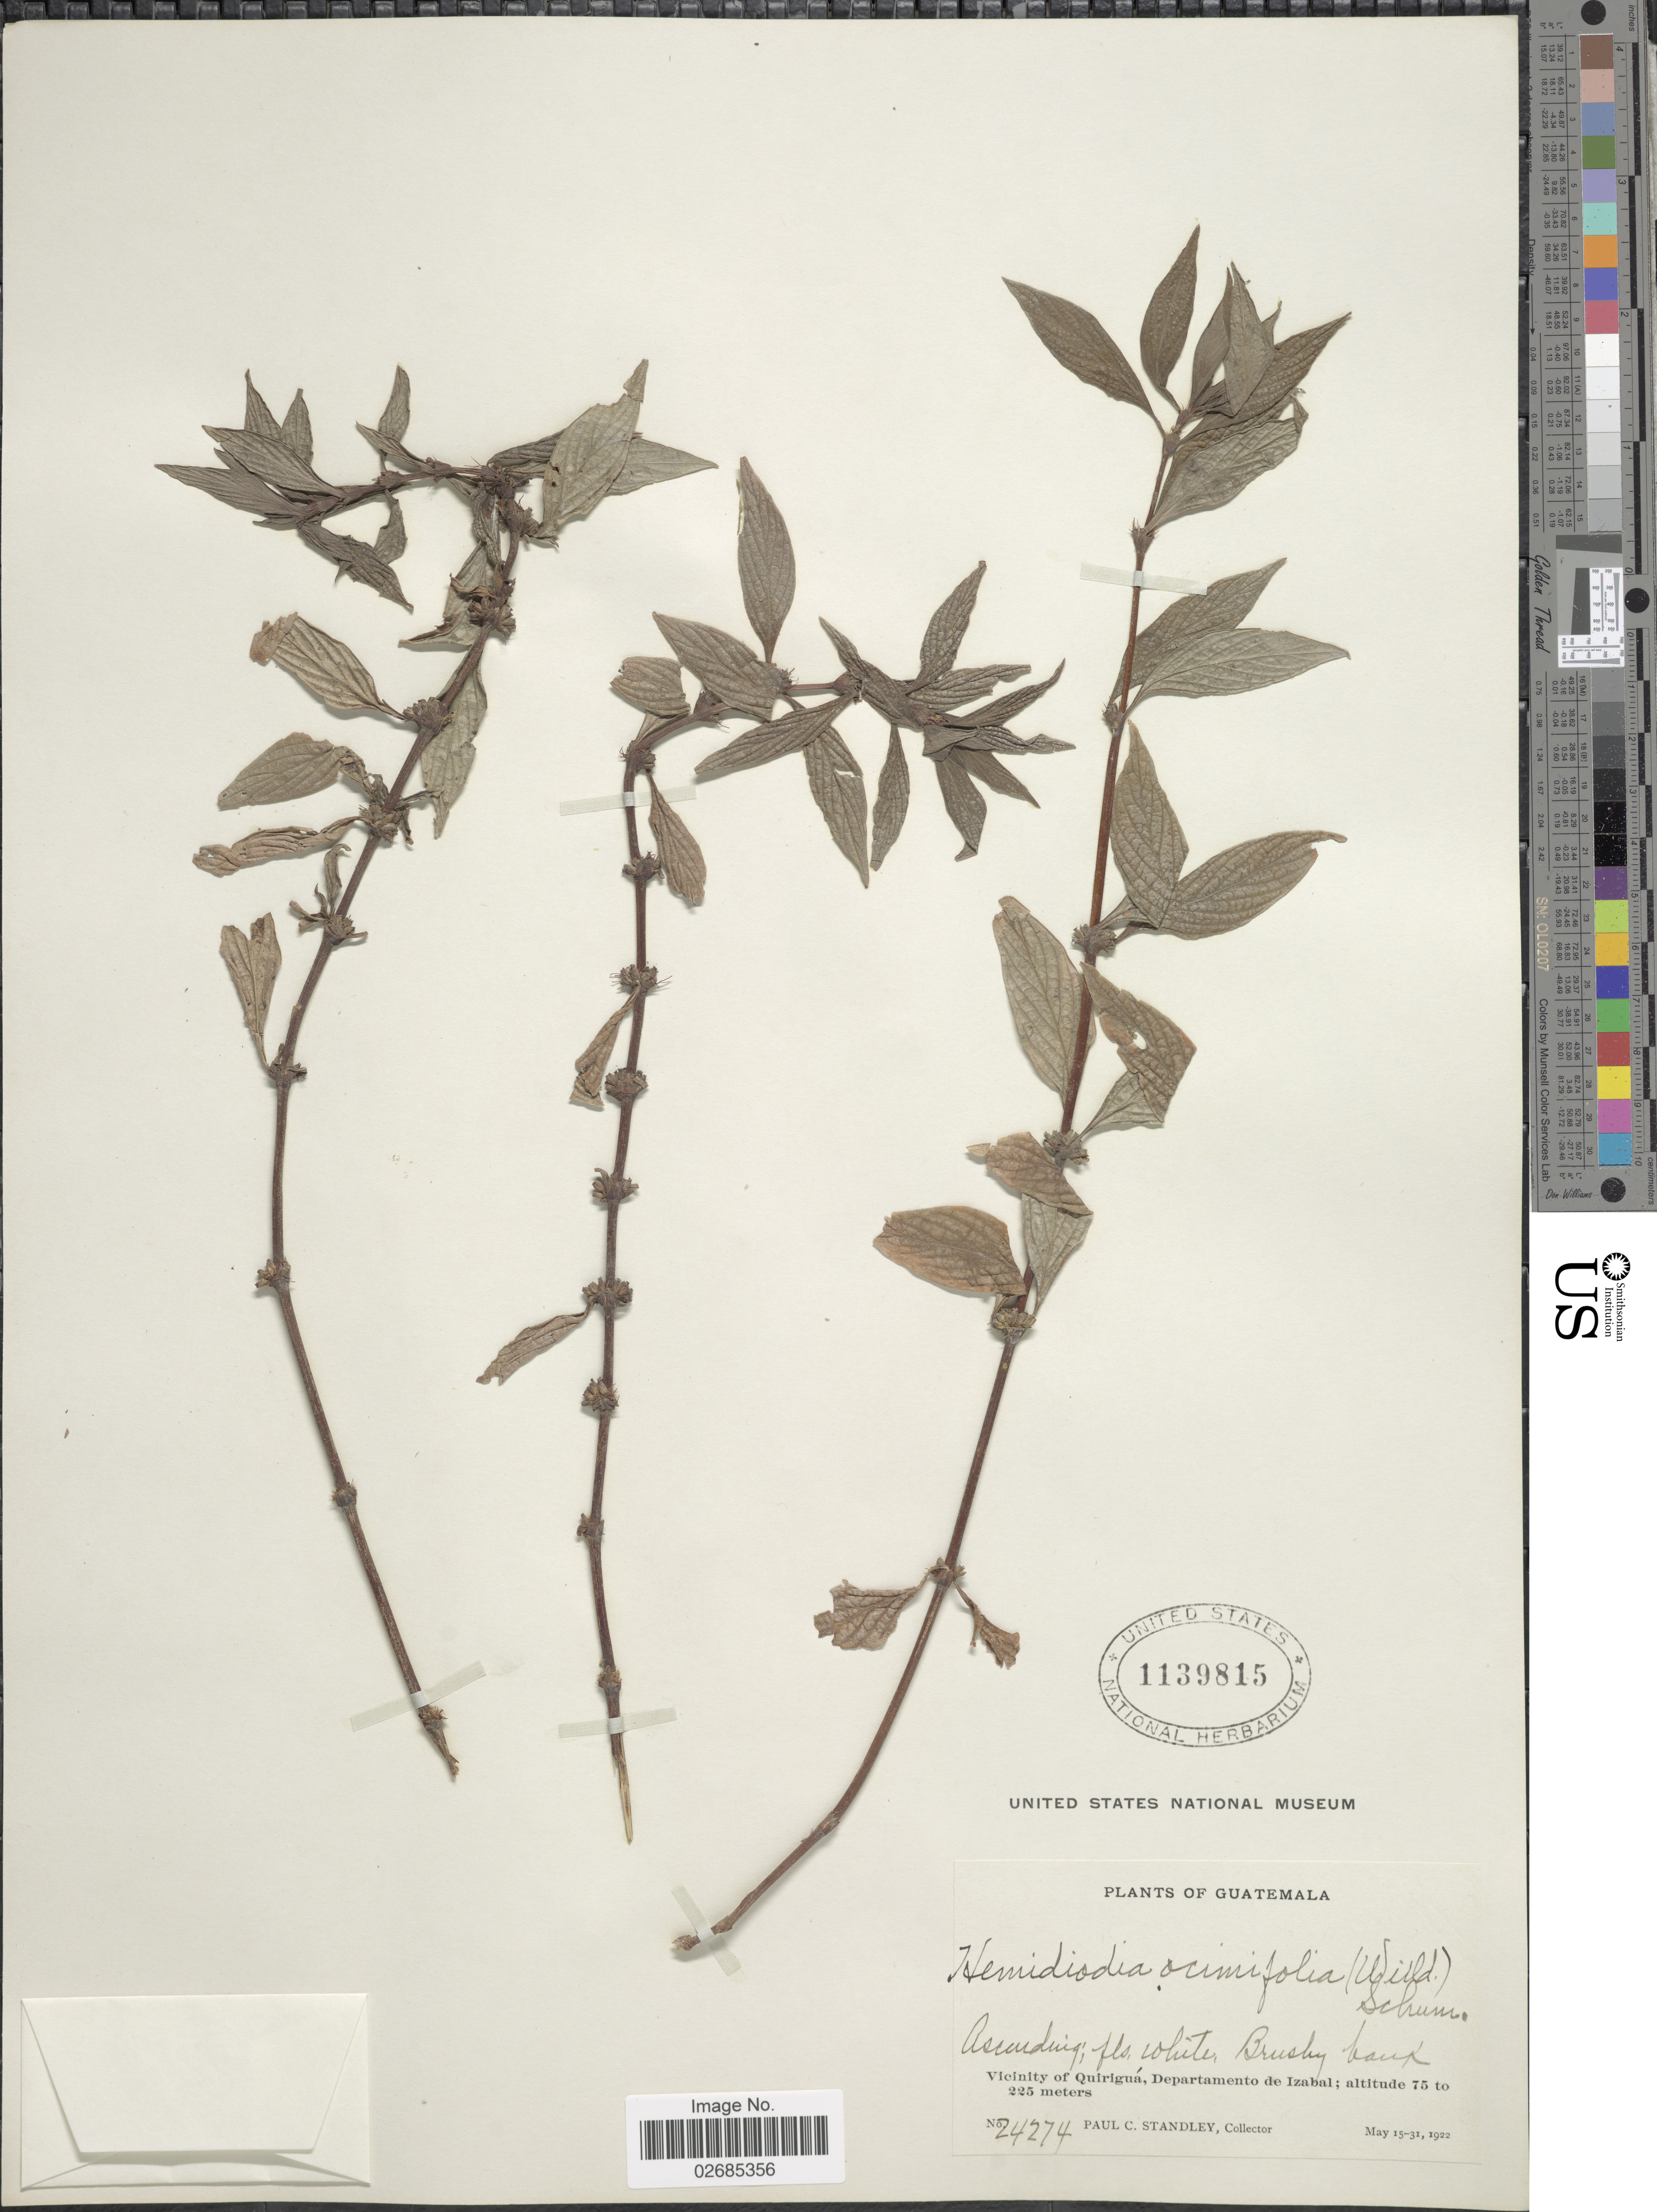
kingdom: Plantae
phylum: Tracheophyta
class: Magnoliopsida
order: Gentianales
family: Rubiaceae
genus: Hemidiodia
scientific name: Hemidiodia ocimifolia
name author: (Willd.) K. Schum.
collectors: P. C. Standley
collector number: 24274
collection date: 1922-05-15/1922-05-31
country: Guatemala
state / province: Izabal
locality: Vicinity of Quirigua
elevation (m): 75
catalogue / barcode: US 1139815